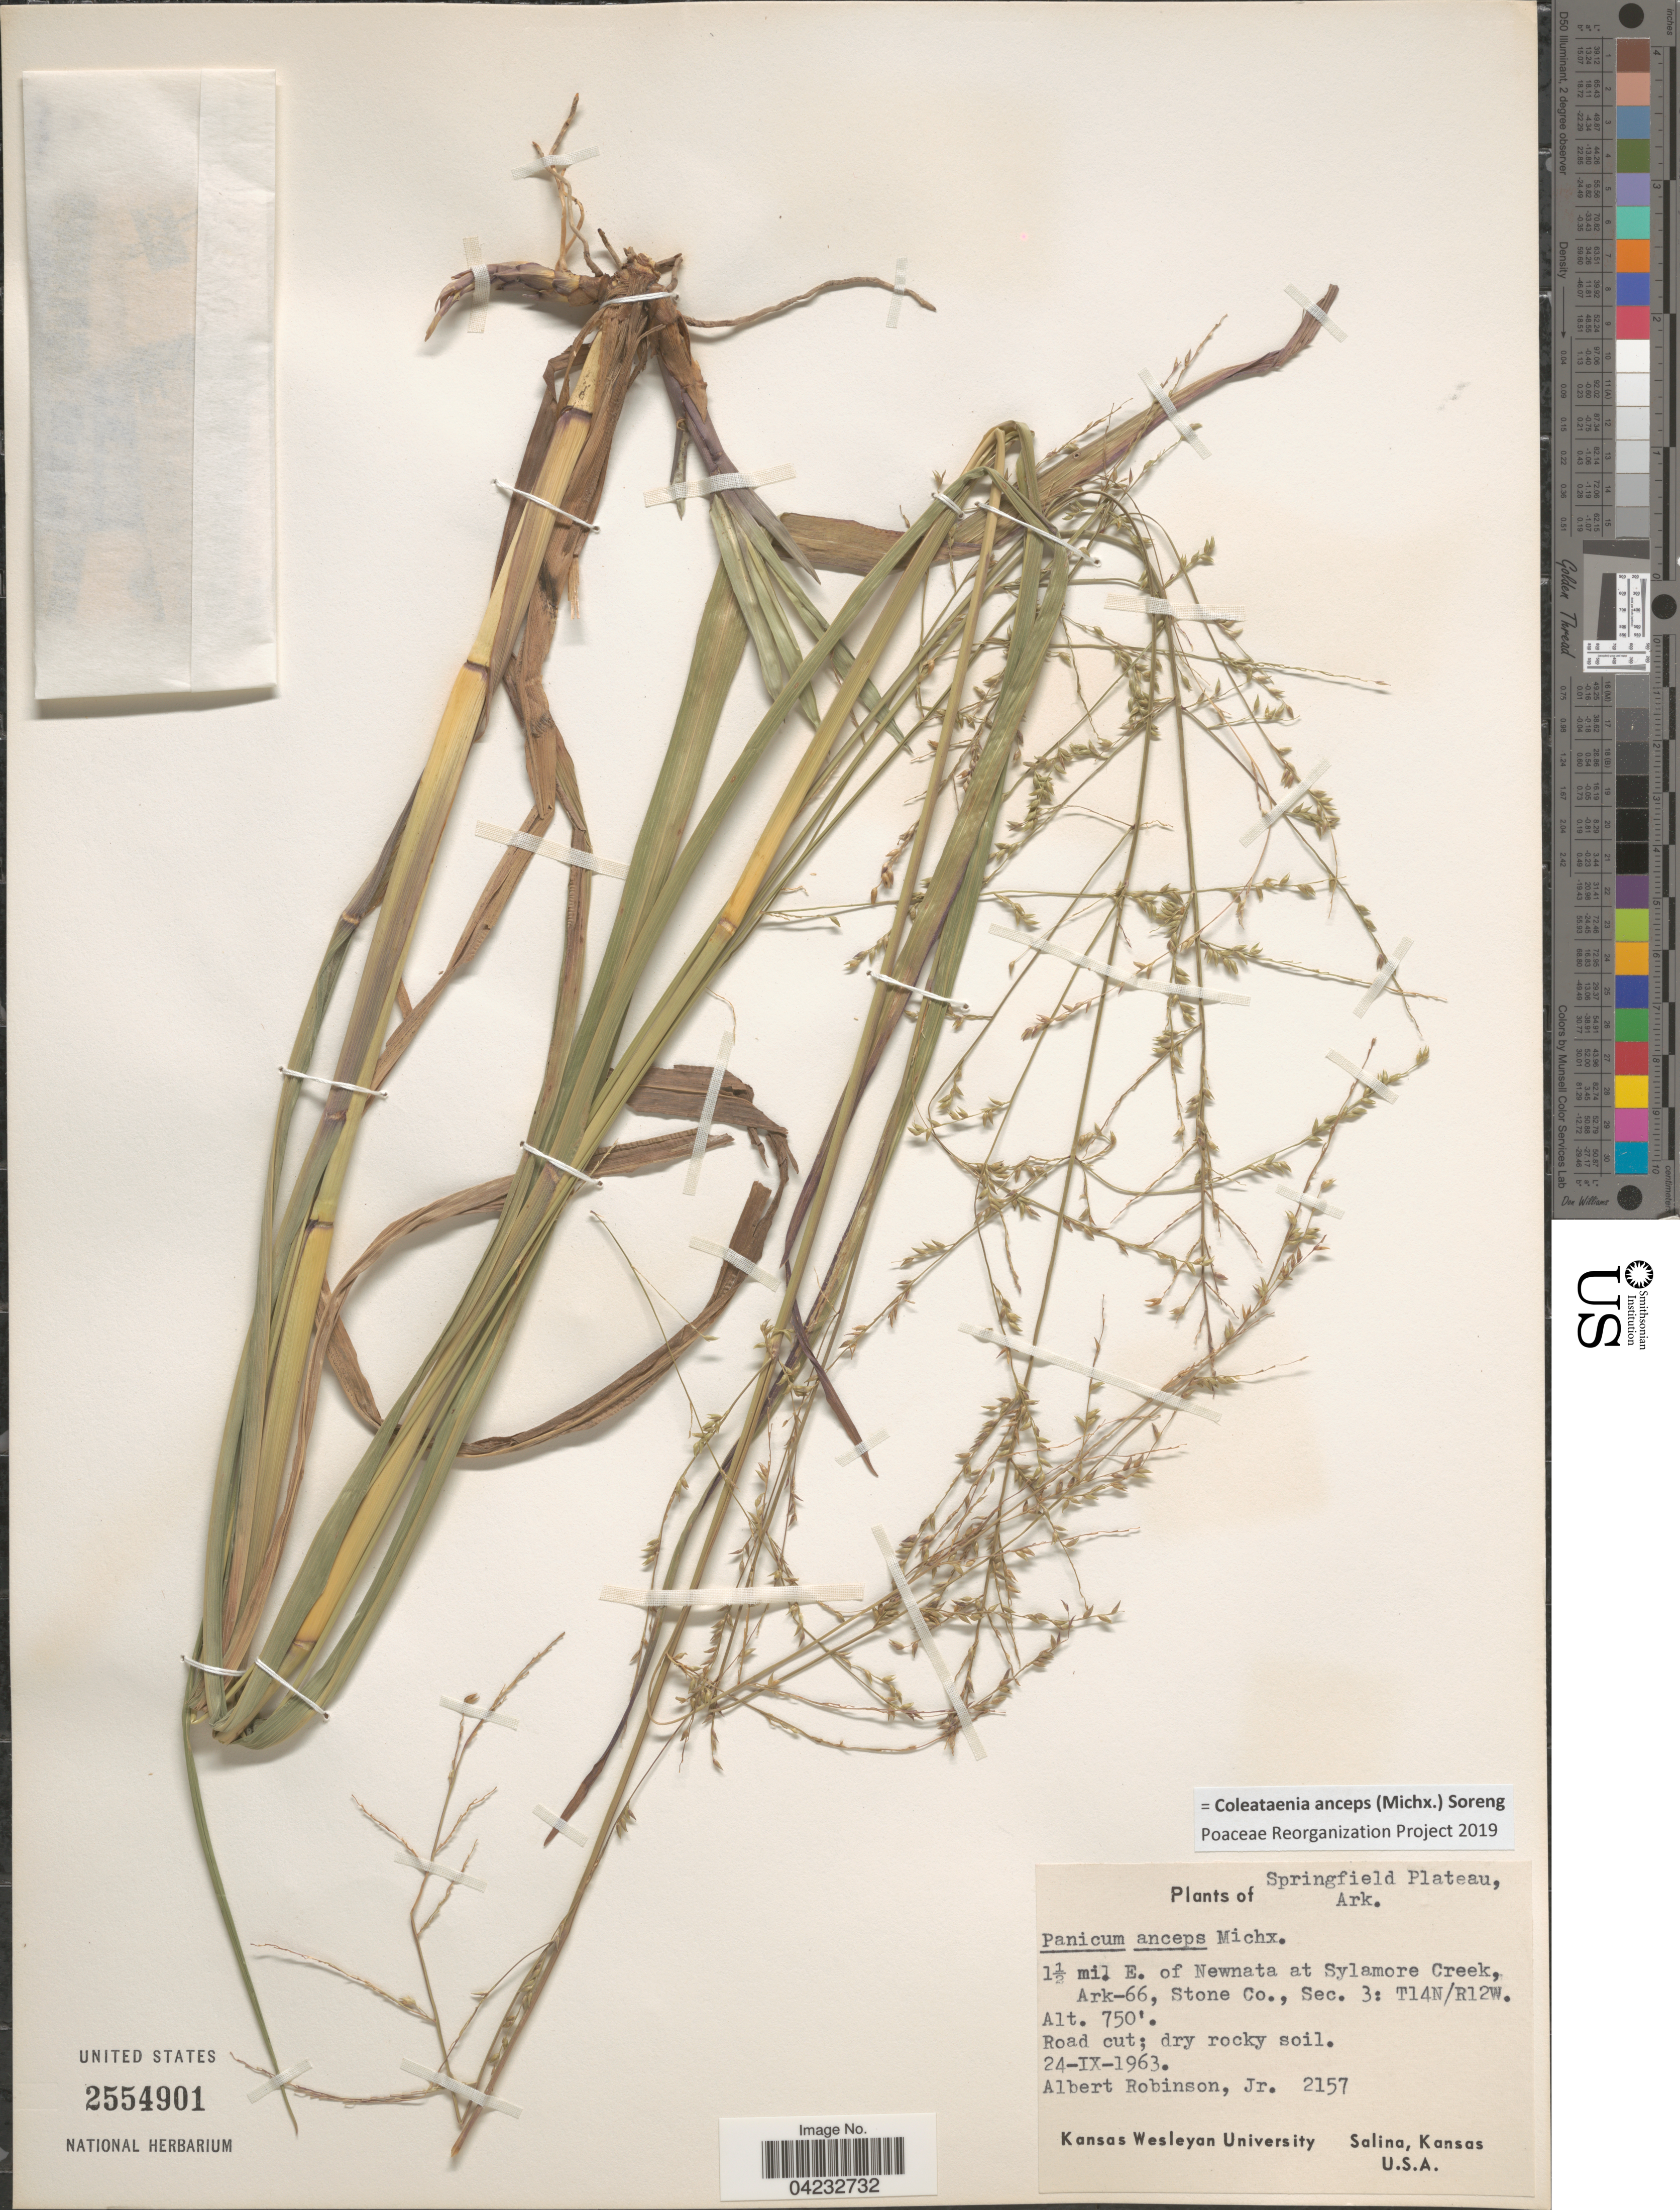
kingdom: Plantae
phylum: Tracheophyta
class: Liliopsida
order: Poales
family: Poaceae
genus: Coleataenia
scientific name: Coleataenia anceps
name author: (Michx.) Soreng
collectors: A. Robinson Jr.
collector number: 2157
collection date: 1963-09-24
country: United States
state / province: Arkansas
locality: Springfield Plateau. 1½ mi. E. of Newnata at Sylamore Creek, Ark-66, Stone Co., Sec. 3: T14N/R12W.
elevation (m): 229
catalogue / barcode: US 2554901